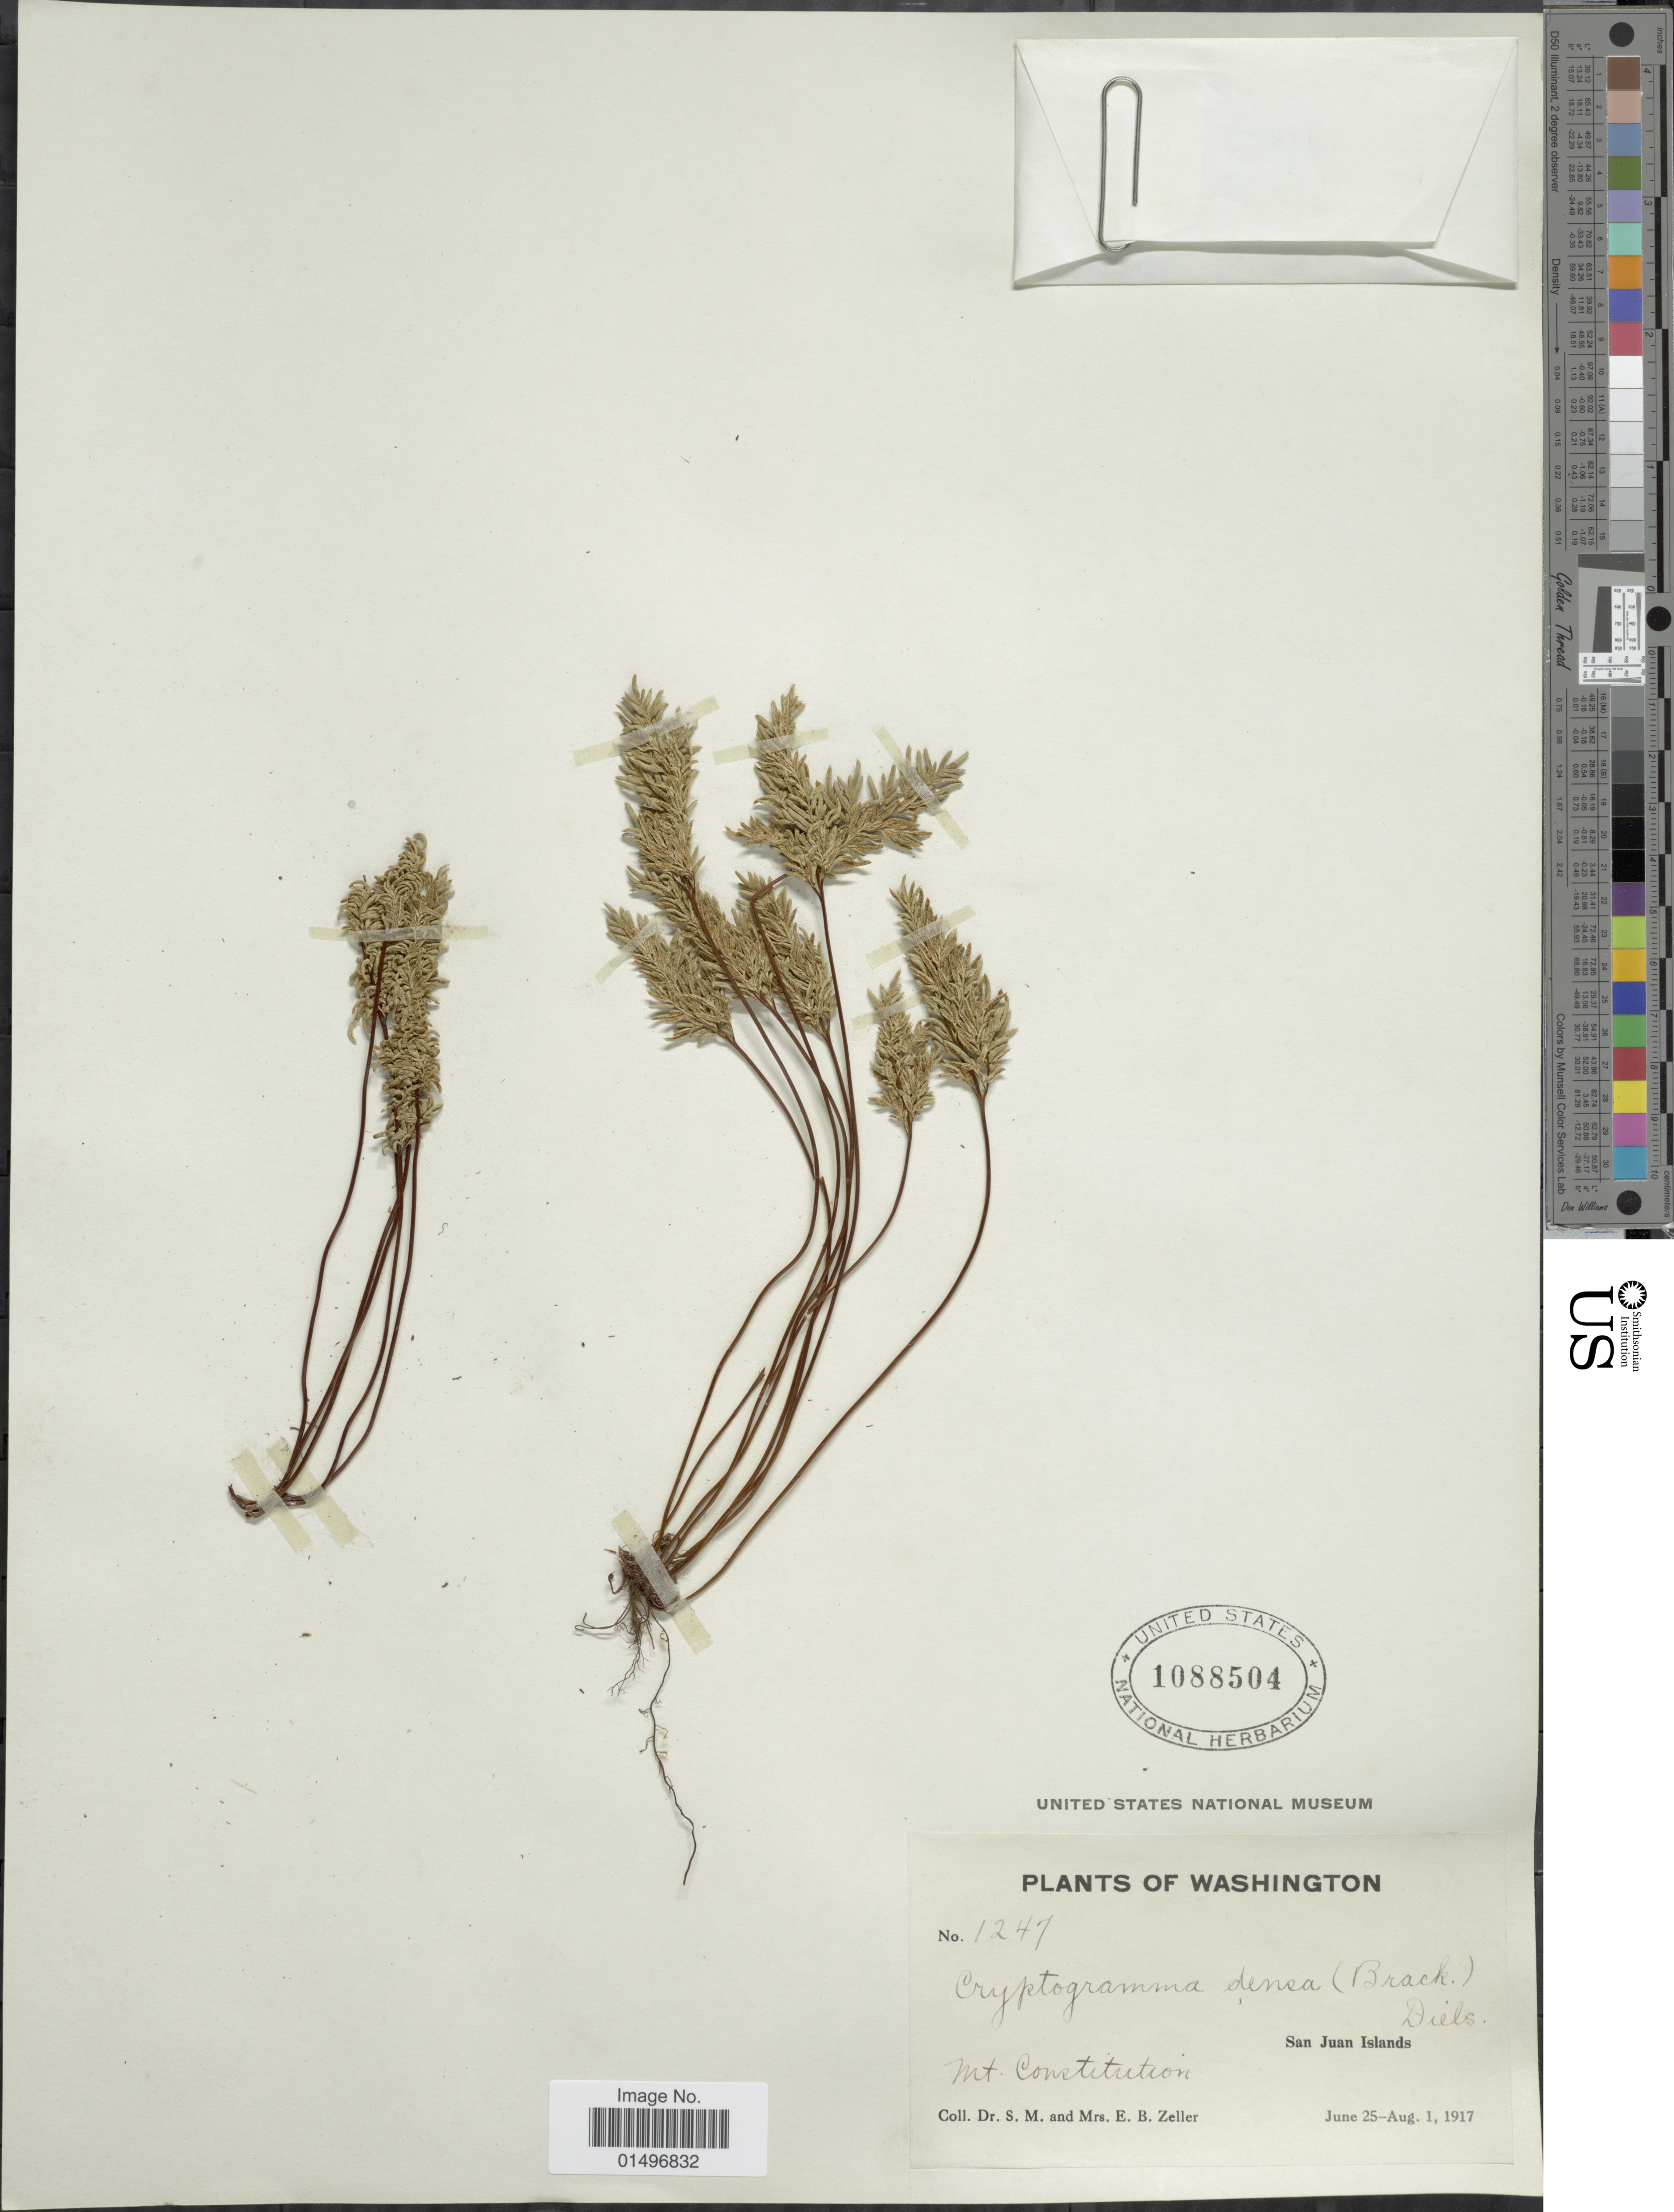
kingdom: Plantae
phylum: Tracheophyta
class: Polypodiopsida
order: Polypodiales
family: Pteridaceae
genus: Aspidotis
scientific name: Aspidotis densa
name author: (Brack.) Lellinger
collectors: S. Zeller & E. Zeller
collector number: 1247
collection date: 1917-06-25/1917-08-01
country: United States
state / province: Washington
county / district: San Juan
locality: Washington, Mt. Constitution, San Juan Island.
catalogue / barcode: US 1088504